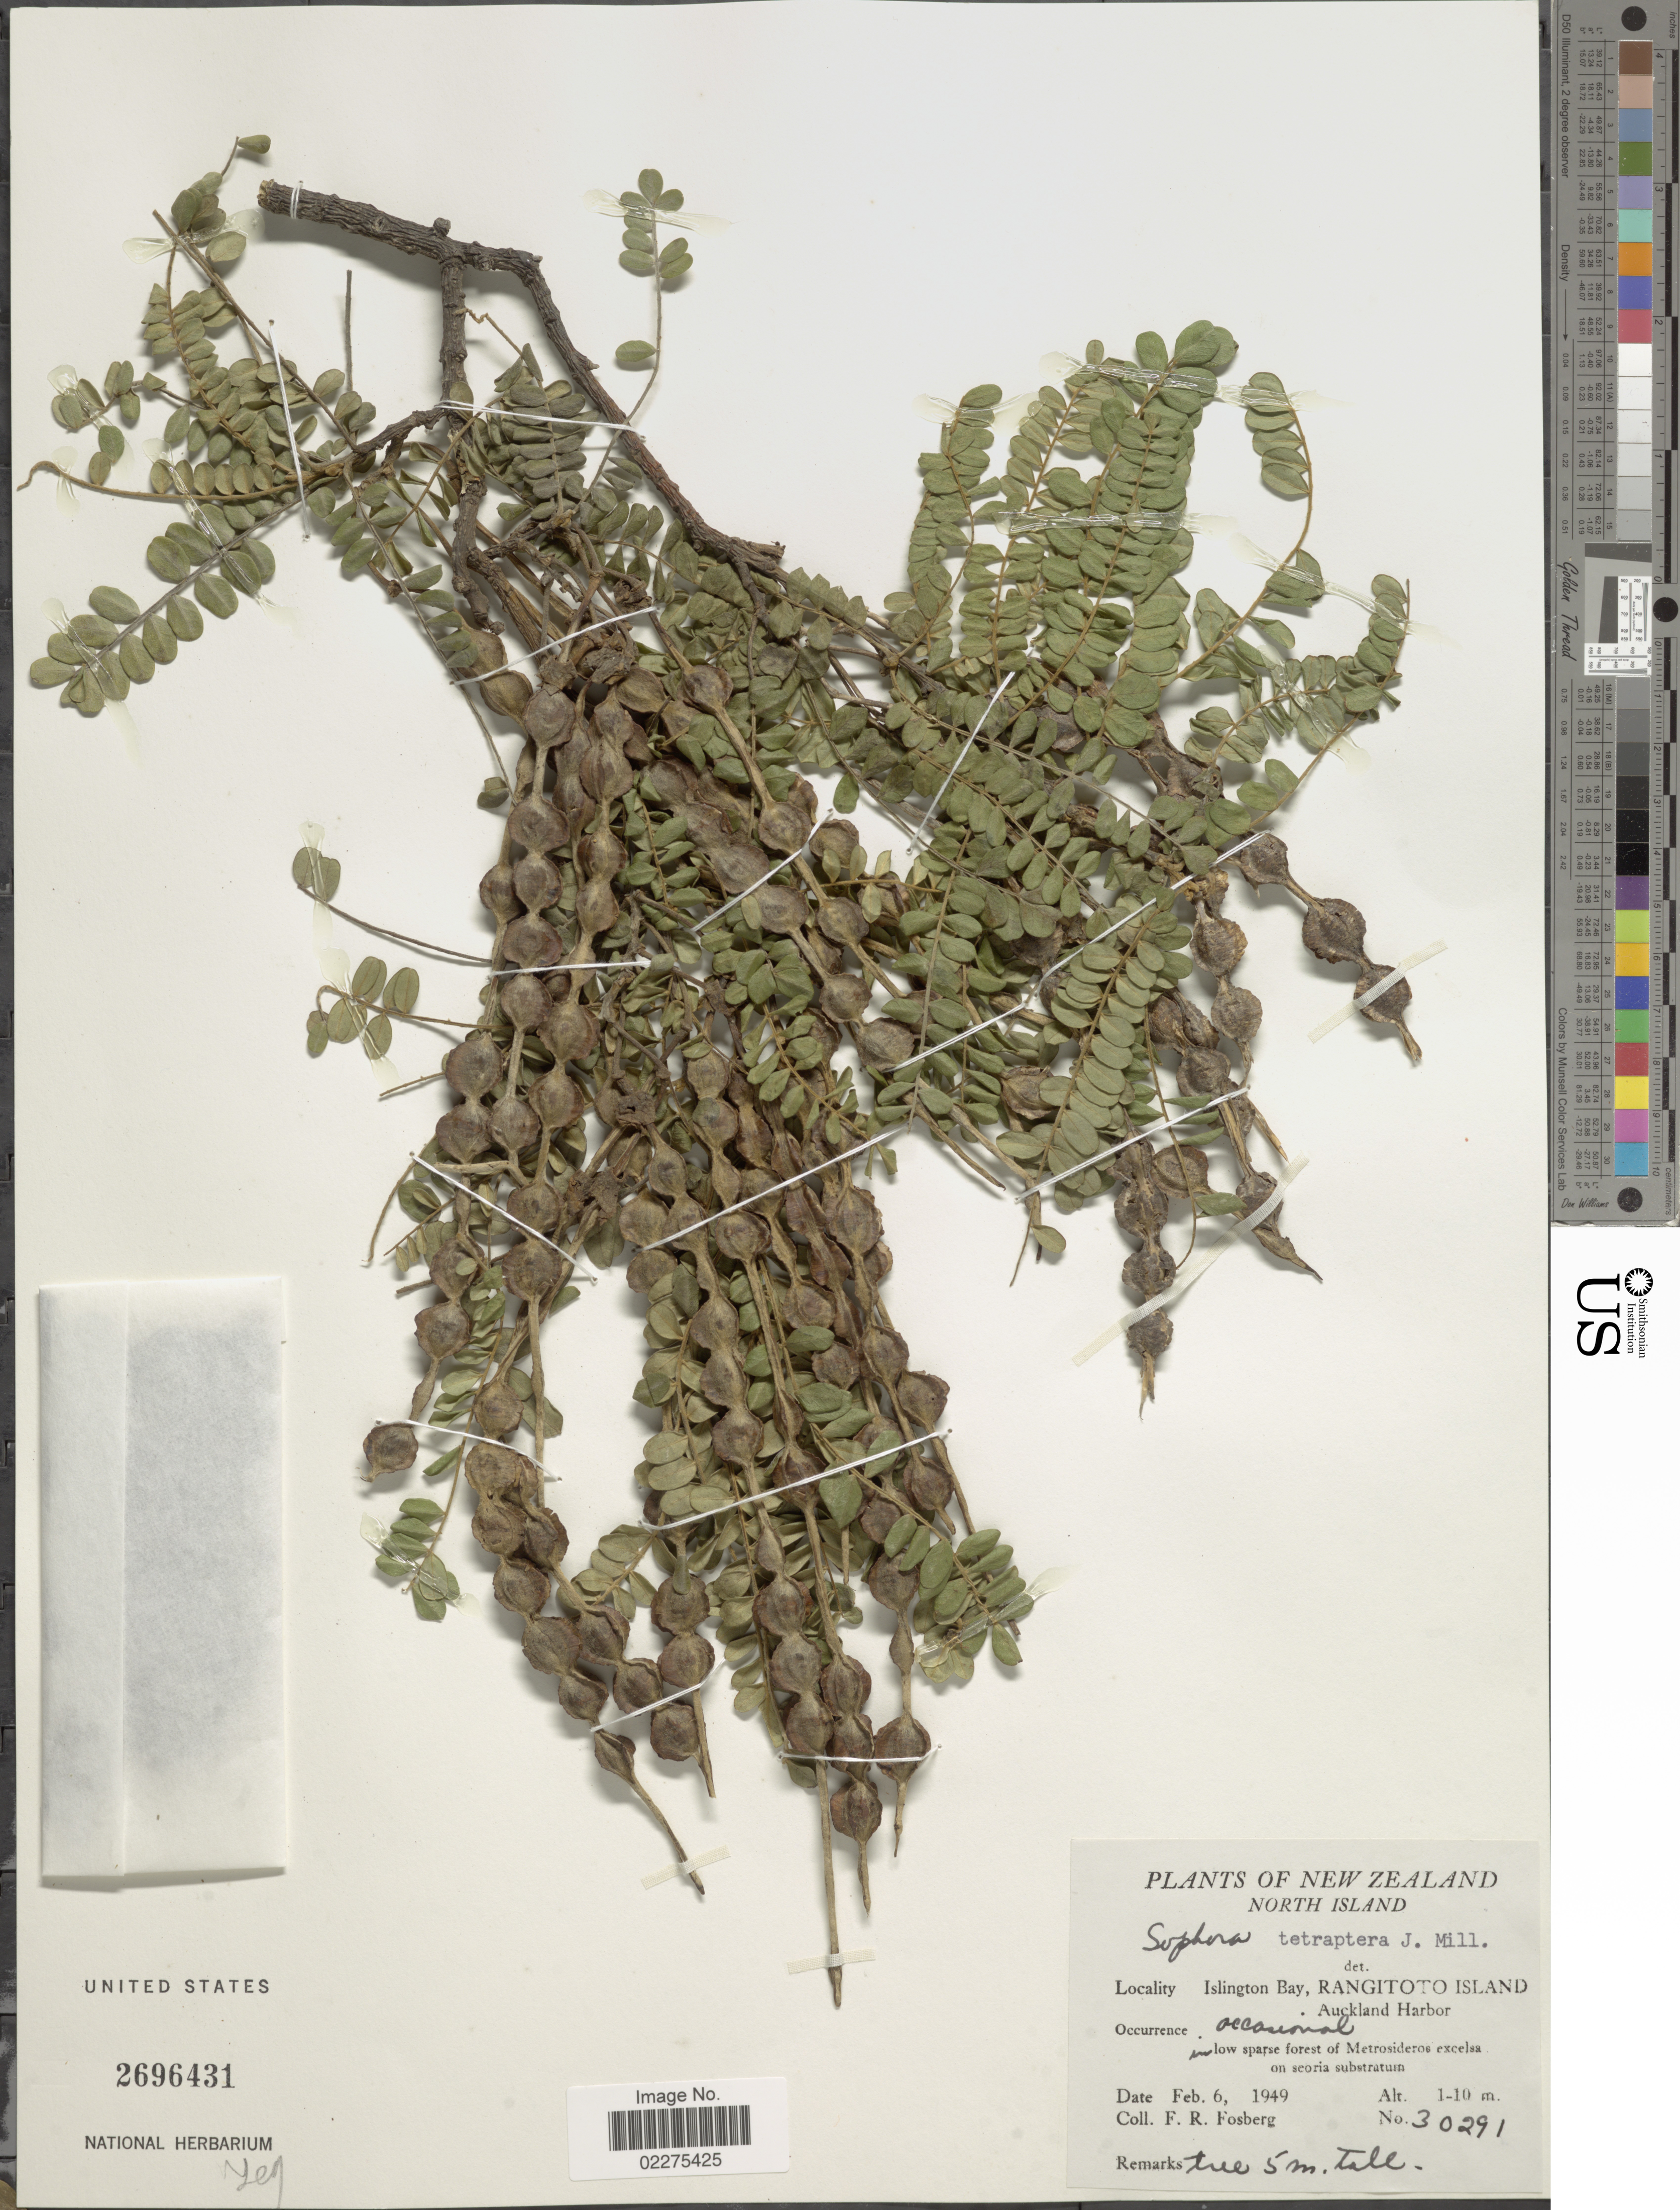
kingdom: Plantae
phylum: Tracheophyta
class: Magnoliopsida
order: Fabales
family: Fabaceae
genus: Sophora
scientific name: Sophora tetraptera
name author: J.F. Mill.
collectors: F. R. Fosberg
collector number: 30291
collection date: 1949-02-06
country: New Zealand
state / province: Auckland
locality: North Island. Islington Bay, Rangitoto Island, Auckland Harbor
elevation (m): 1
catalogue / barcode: US 2696431